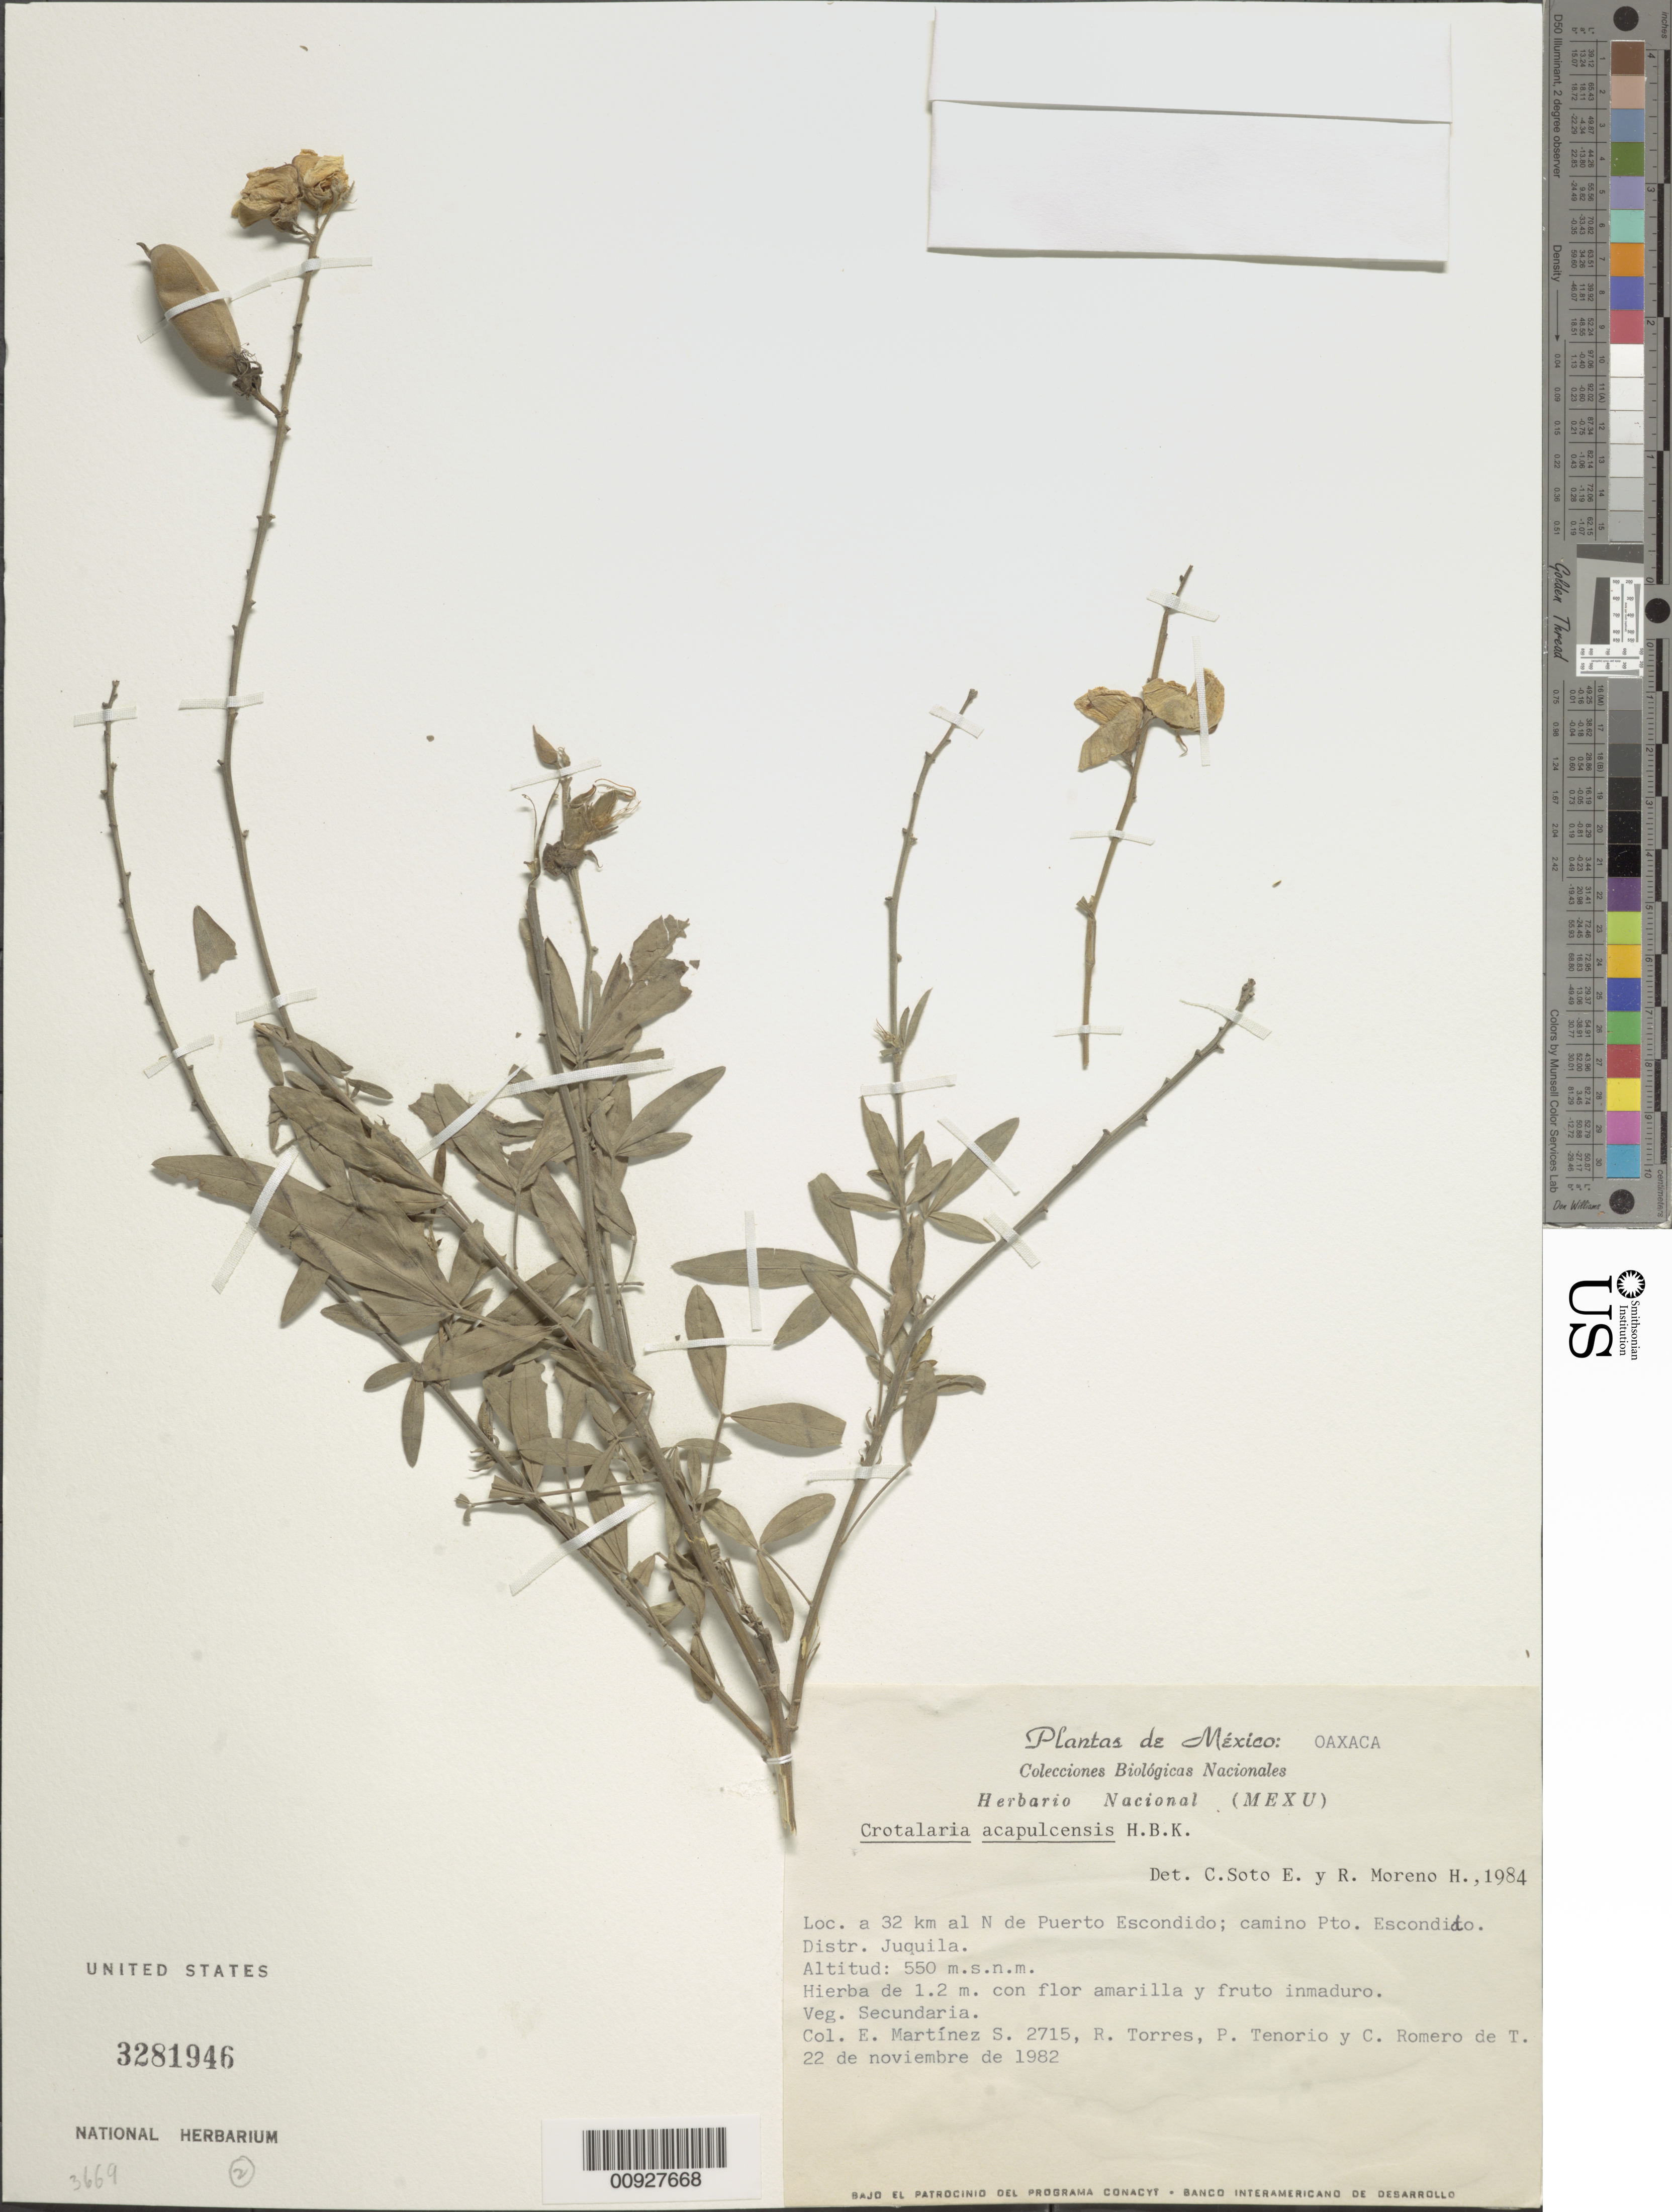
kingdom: Plantae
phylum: Tracheophyta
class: Magnoliopsida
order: Fabales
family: Fabaceae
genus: Crotalaria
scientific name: Crotalaria acapulcensis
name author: Hook. & Arn.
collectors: E. M. Martínez S., R. Torres, Tenorio, P. & C. Romero de T.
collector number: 2715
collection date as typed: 22 Nov 1982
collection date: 1982-11-22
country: Mexico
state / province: Oaxaca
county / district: Juquila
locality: A 32 km. al N de Puerto Escondido; camino Pto. Escondido, Distr. Juquila, Oaxaca.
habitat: Veg. secundaria.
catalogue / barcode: US 3281946